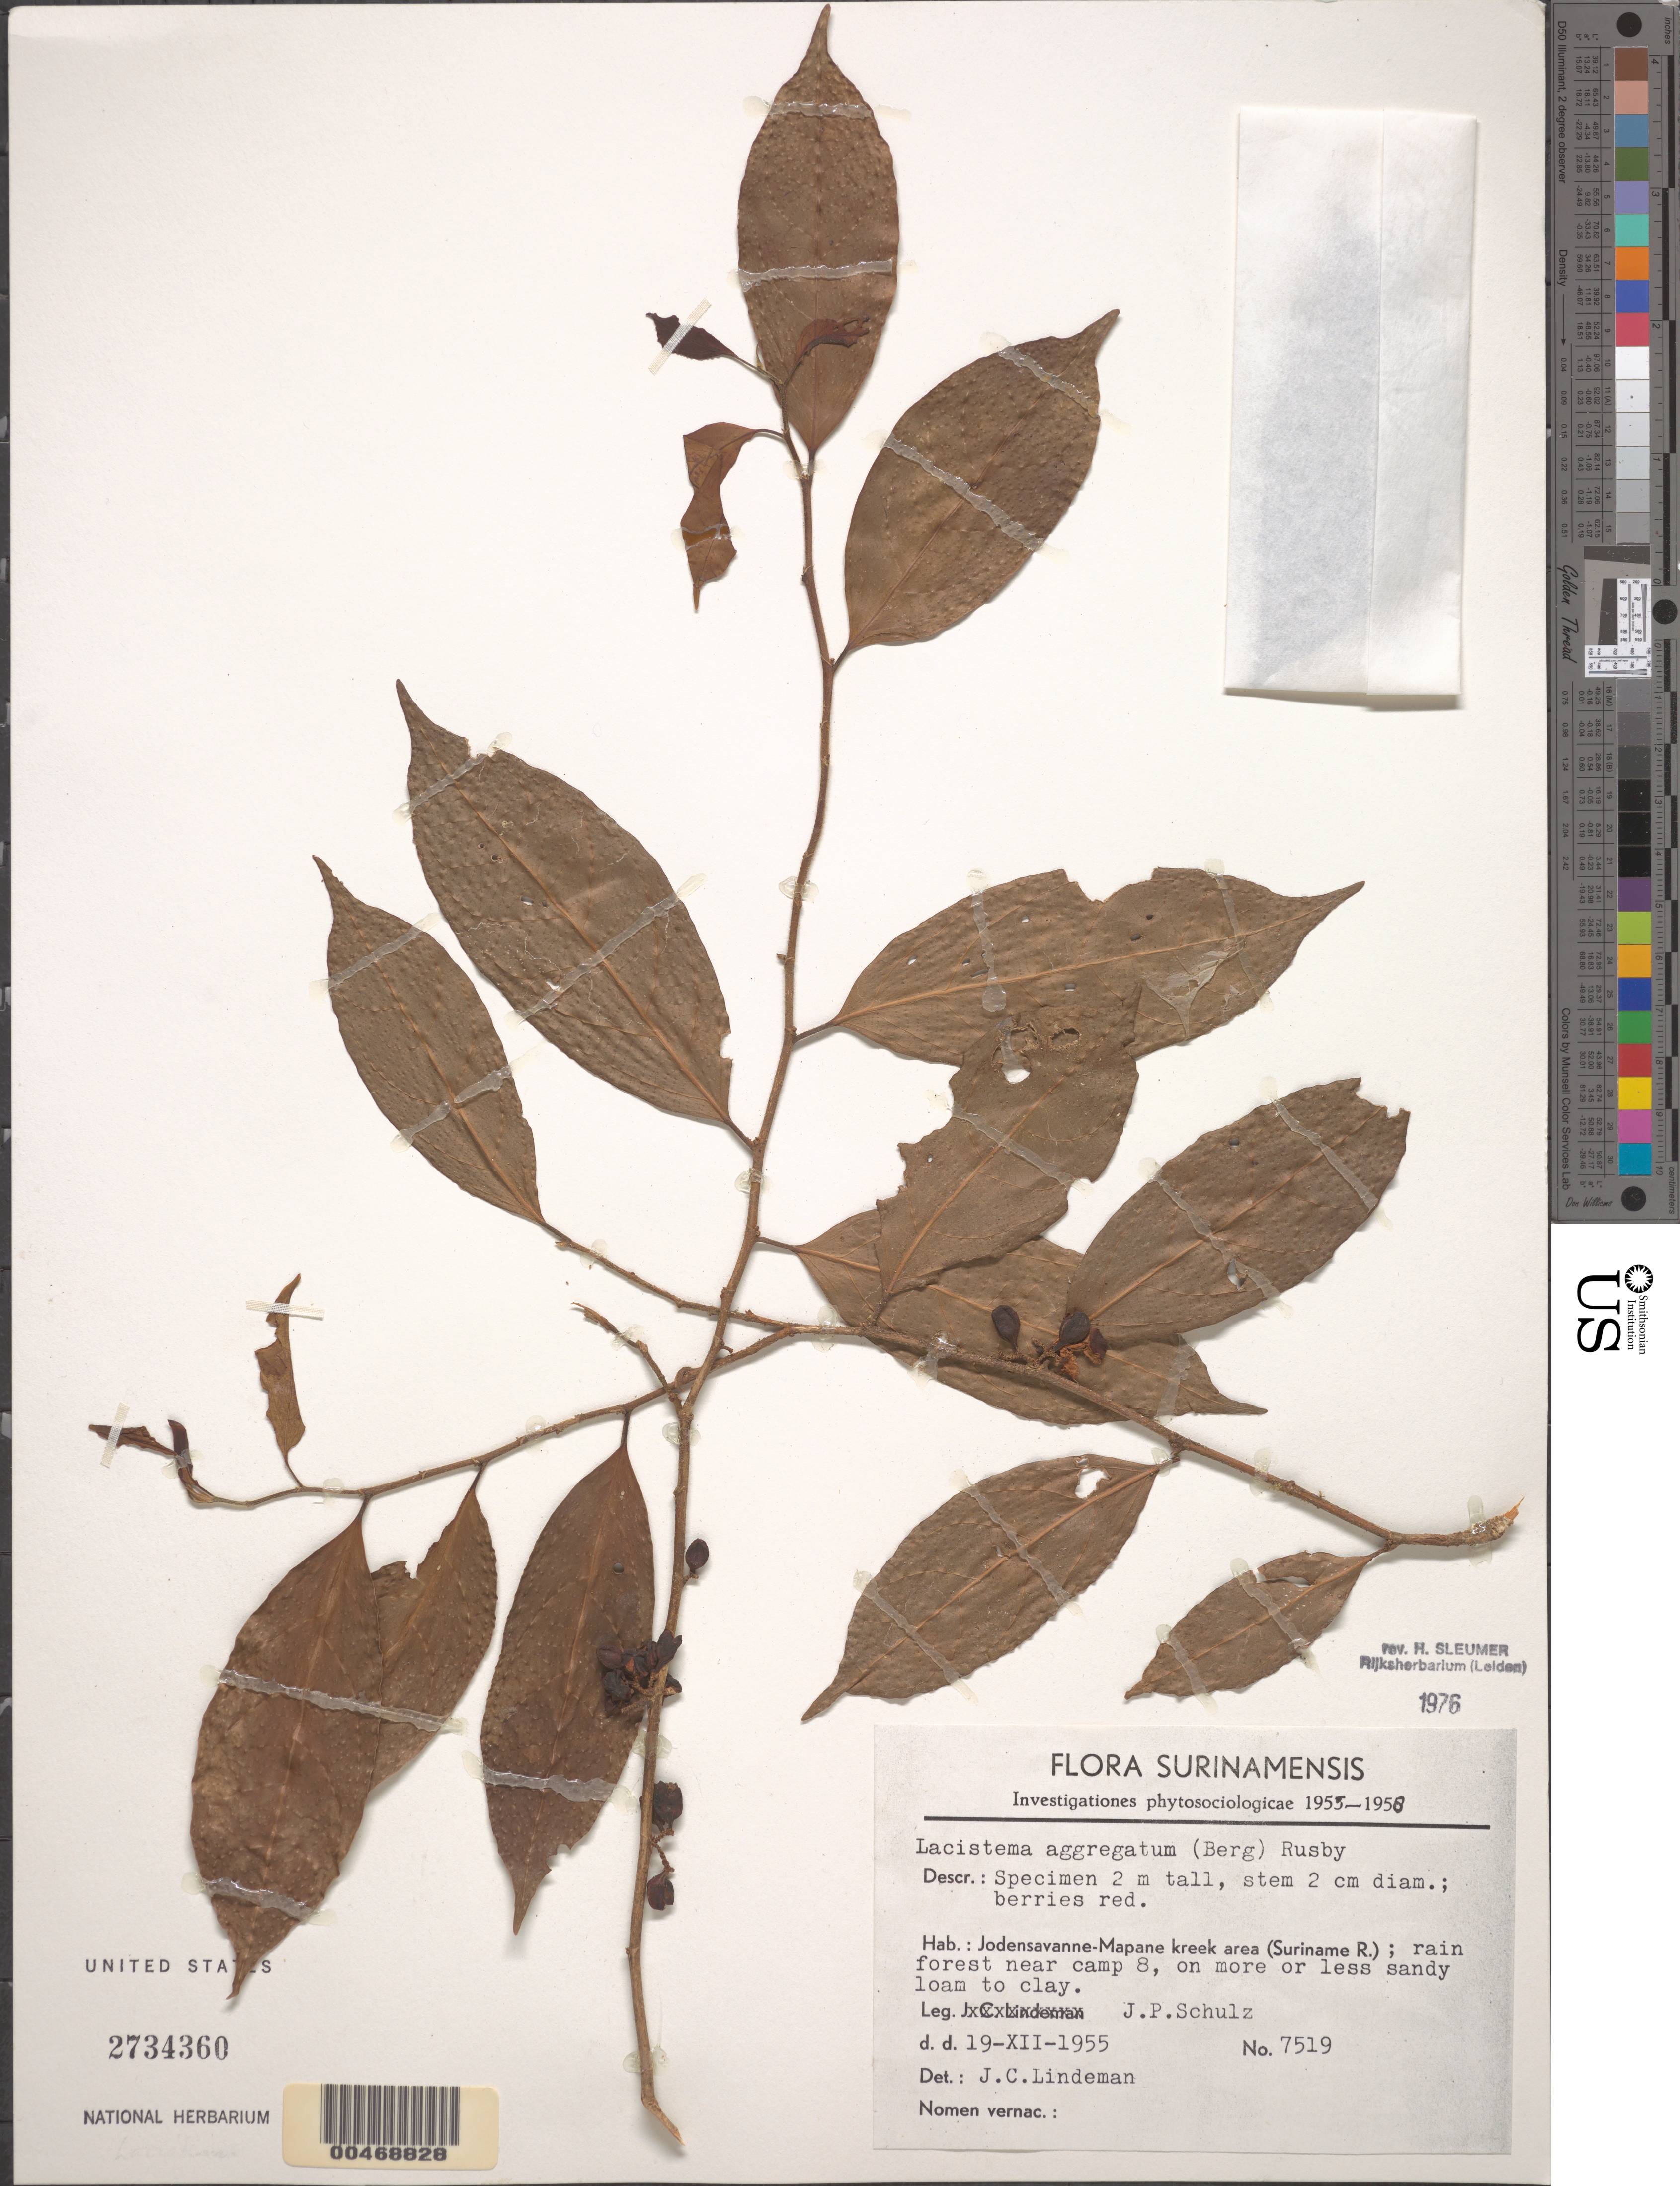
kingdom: Plantae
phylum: Tracheophyta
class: Magnoliopsida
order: Malpighiales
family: Lacistemataceae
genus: Lacistema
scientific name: Lacistema aggregatum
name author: (P.J. Bergius) Rusby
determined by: Lindeman, J. C.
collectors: J. P. Schulz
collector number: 7519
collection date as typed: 19-Dec-55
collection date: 1955-12-19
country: Suriname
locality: Jodensavanne-Mapane kreek area (SURINAMEe R.), near Camp 8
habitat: Rainforest on sandy loam to clay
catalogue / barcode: US 2734360